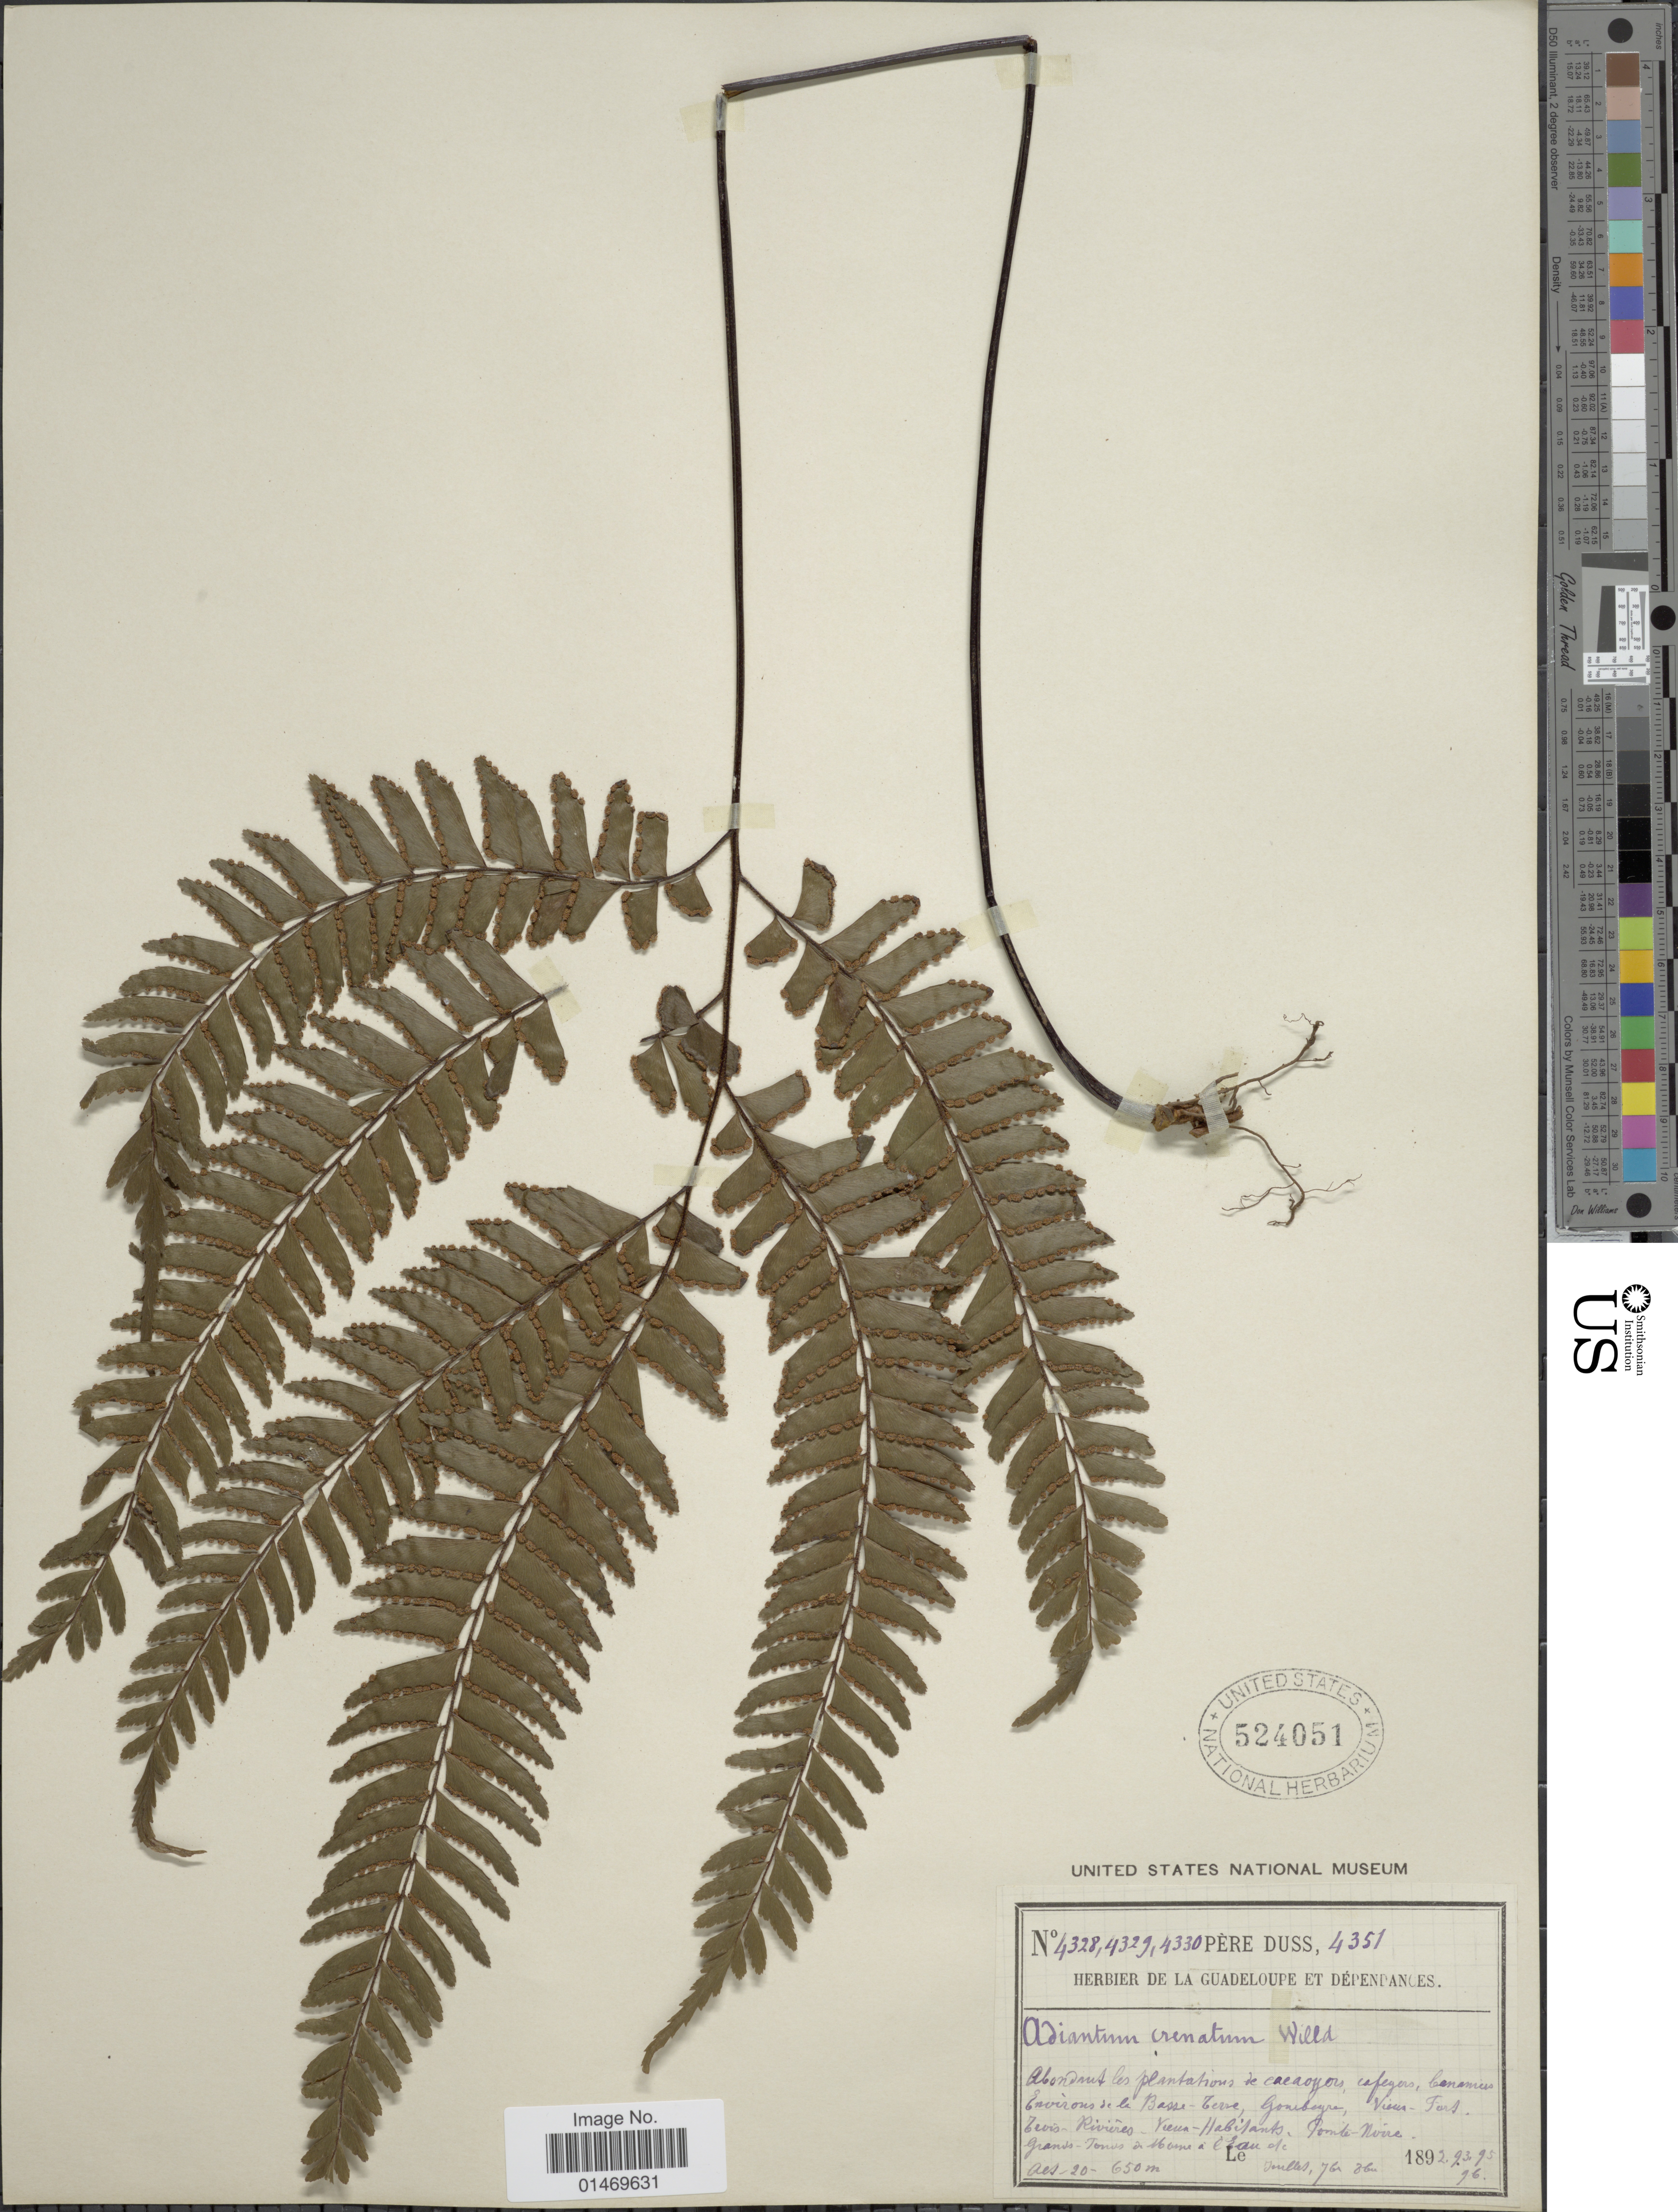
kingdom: Plantae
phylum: Tracheophyta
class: Polypodiopsida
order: Polypodiales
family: Pteridaceae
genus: Adiantum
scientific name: Adiantum tetraphyllum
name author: Humb. & Bonpl. ex Willd.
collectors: Père Duss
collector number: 4328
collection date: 1892-06/1896-10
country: Guadeloupe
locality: Environs de la Basse-Terre, Gourbeyre, Vieux-Fort, Trois-Rivières, Vieux-Habitants, Pointe-Noire, Grands-Fonds a Morne a l'Eau etc.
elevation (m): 20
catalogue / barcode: US 524045